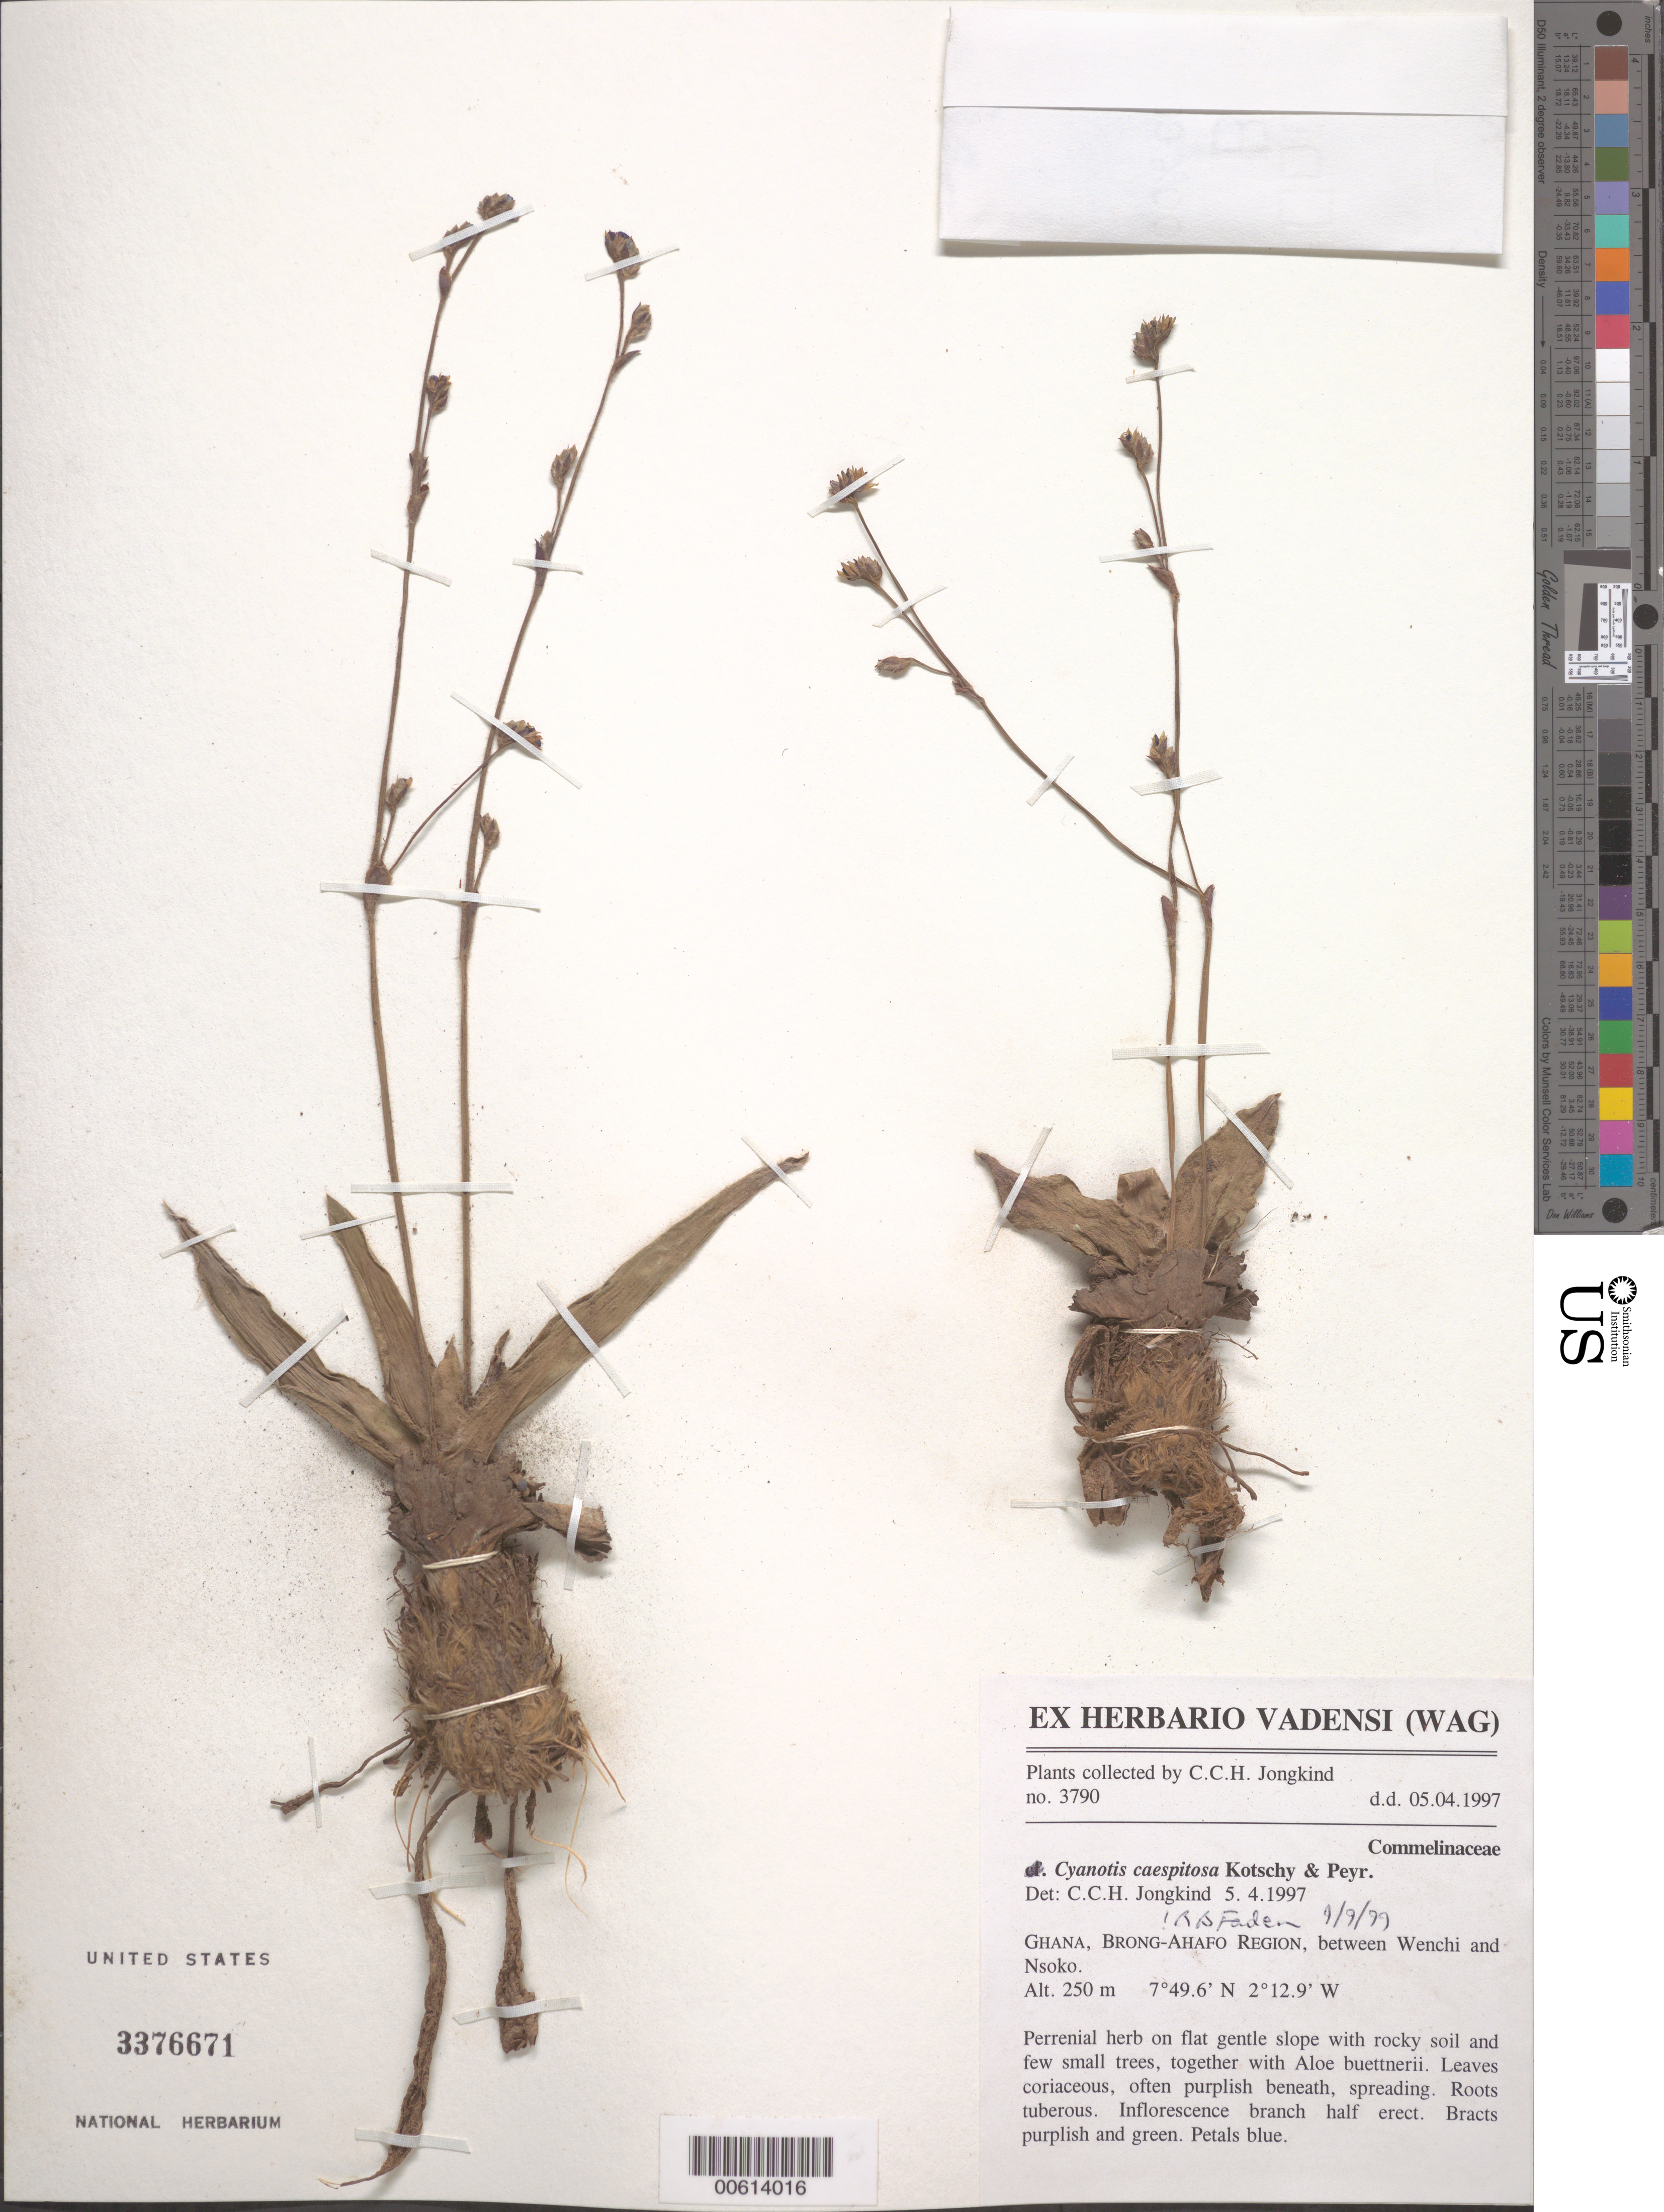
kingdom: Plantae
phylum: Tracheophyta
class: Liliopsida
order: Commelinales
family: Commelinaceae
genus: Cyanotis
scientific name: Cyanotis caespitosa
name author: Kotschy & Peyr.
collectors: C. C. Jongkind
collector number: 3790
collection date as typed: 05 Apr 1997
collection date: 1997-04-05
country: Ghana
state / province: Brong-ahafo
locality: Between wenchi and nsoko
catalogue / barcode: US 3376671